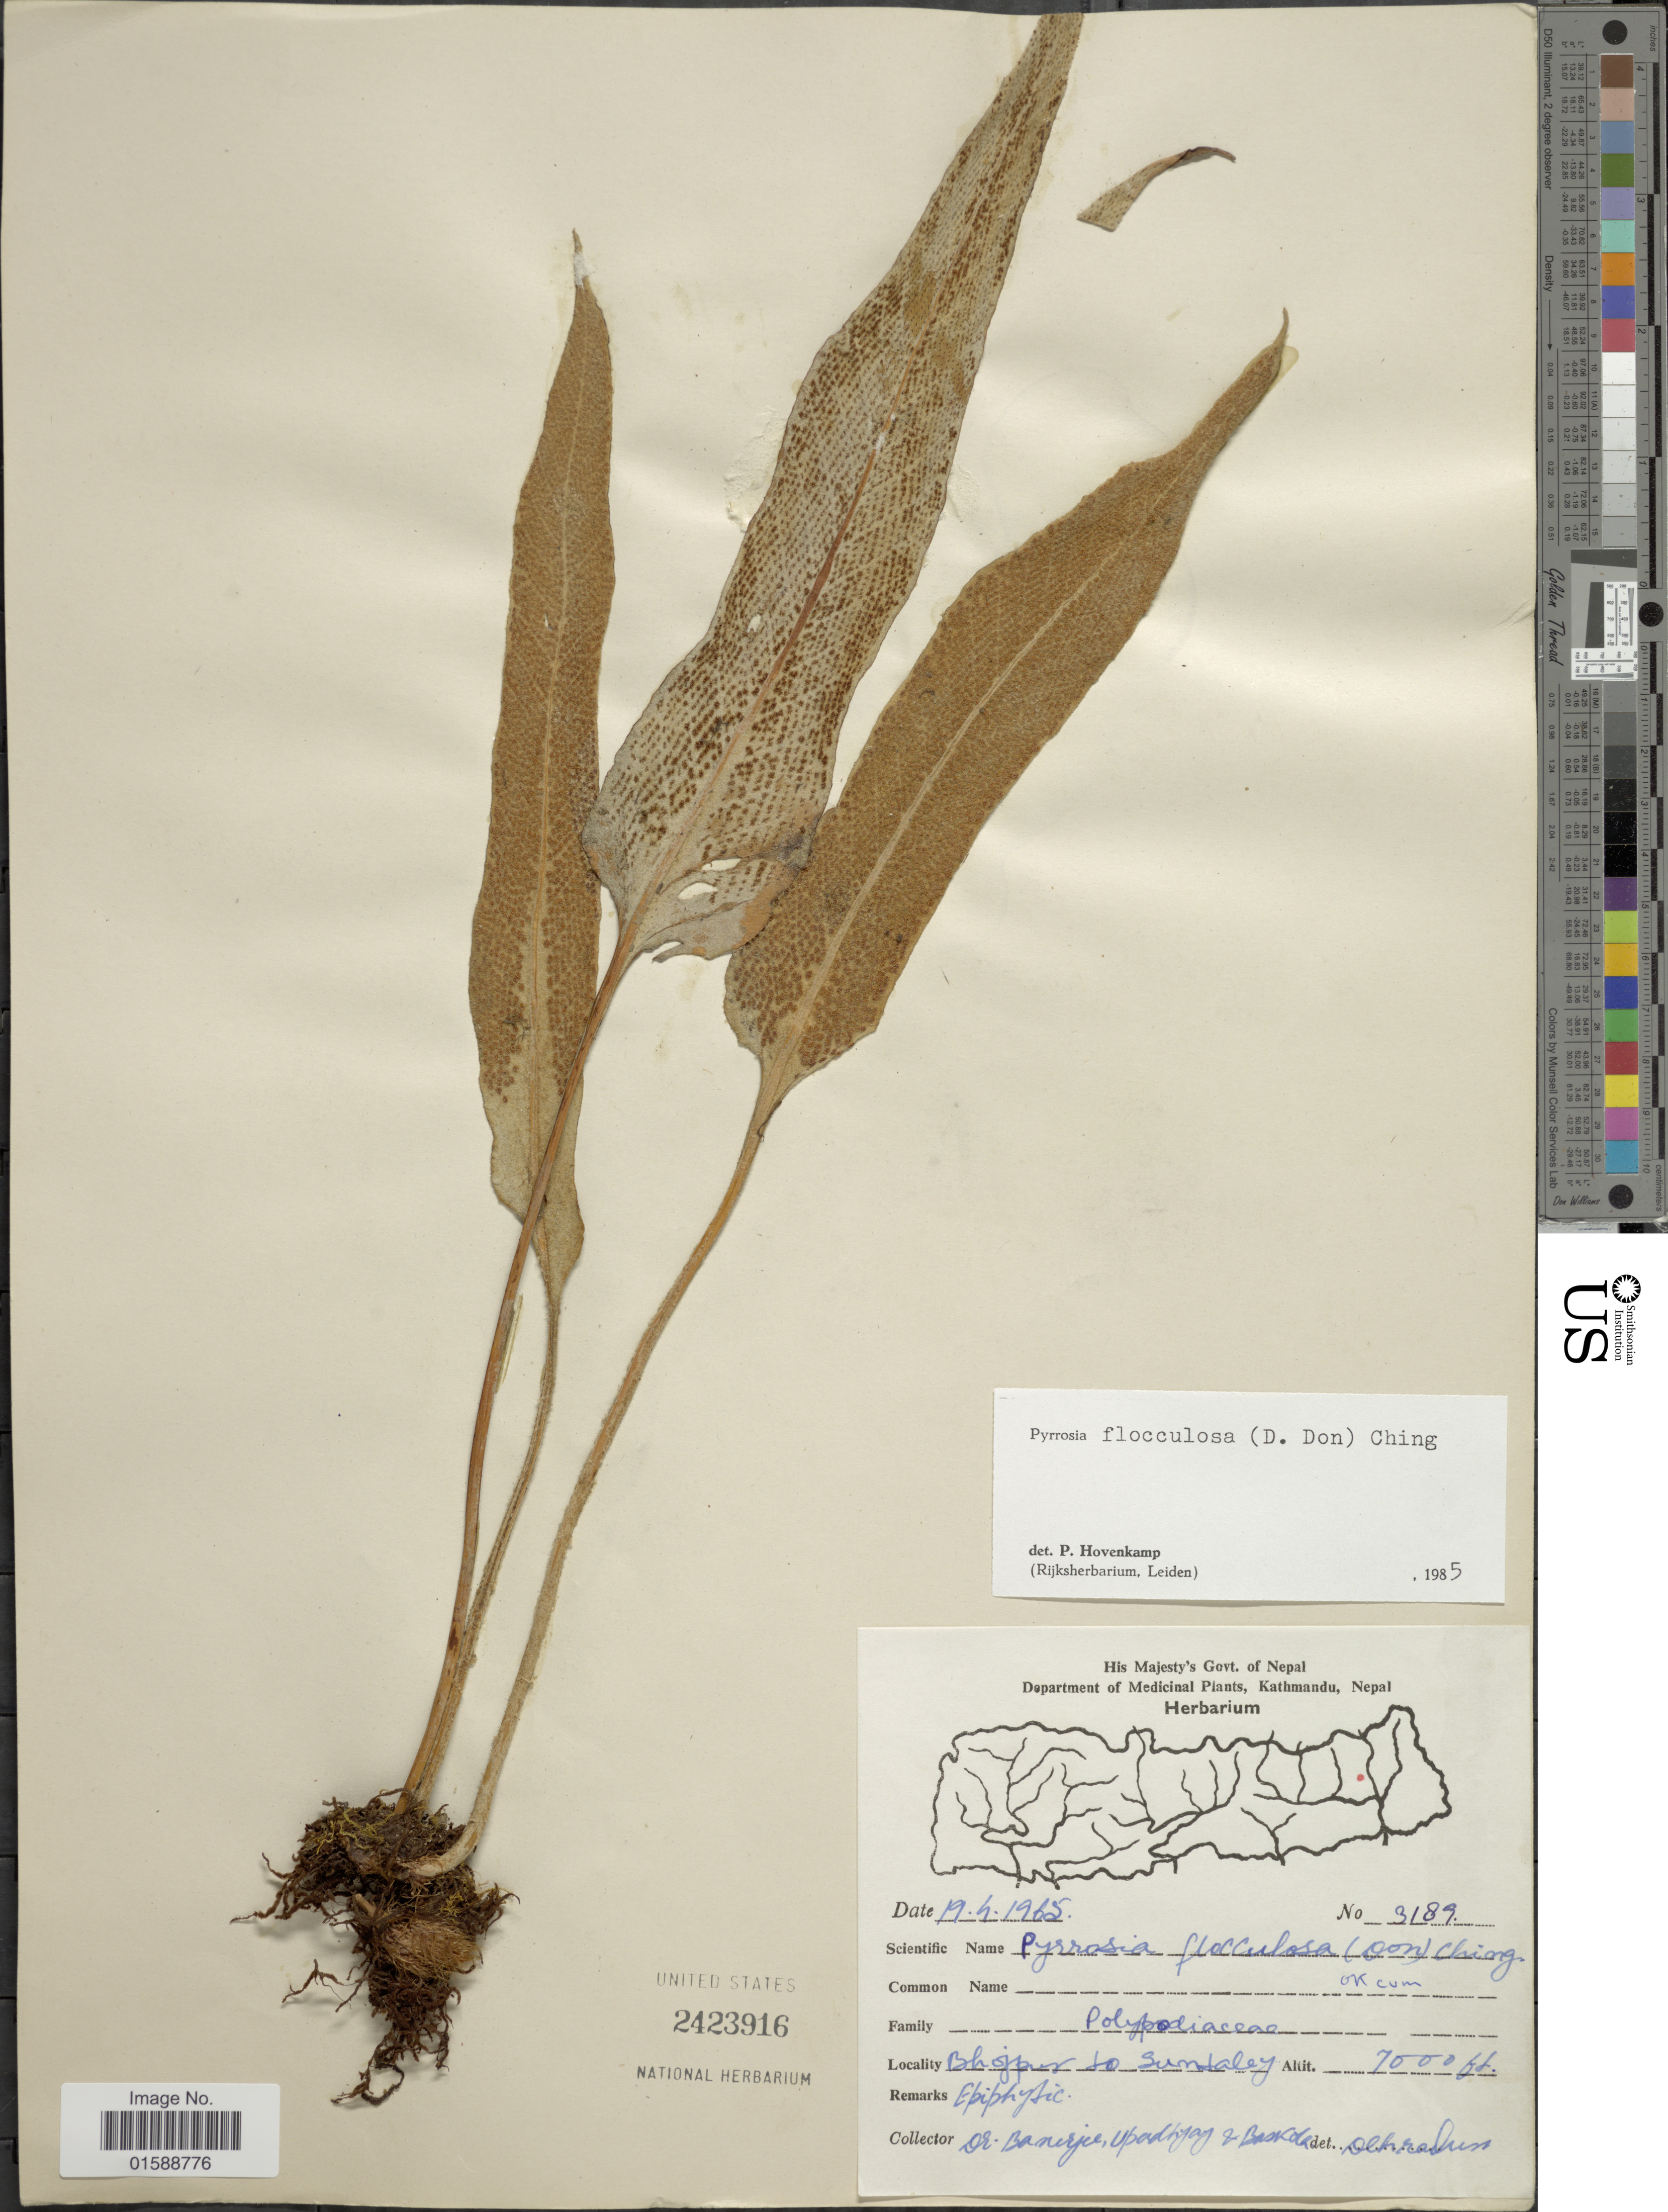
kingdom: Plantae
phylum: Tracheophyta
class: Polypodiopsida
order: Polypodiales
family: Polypodiaceae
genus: Pyrrosia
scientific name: Pyrrosia flocculosa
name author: (D. Don) Ching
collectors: -. Banerjee, Upadhyay, -- & Baskola, --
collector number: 3189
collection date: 1965-04-19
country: Nepal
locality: Bhojpur to Sumtaley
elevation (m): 2134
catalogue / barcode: US 2423916